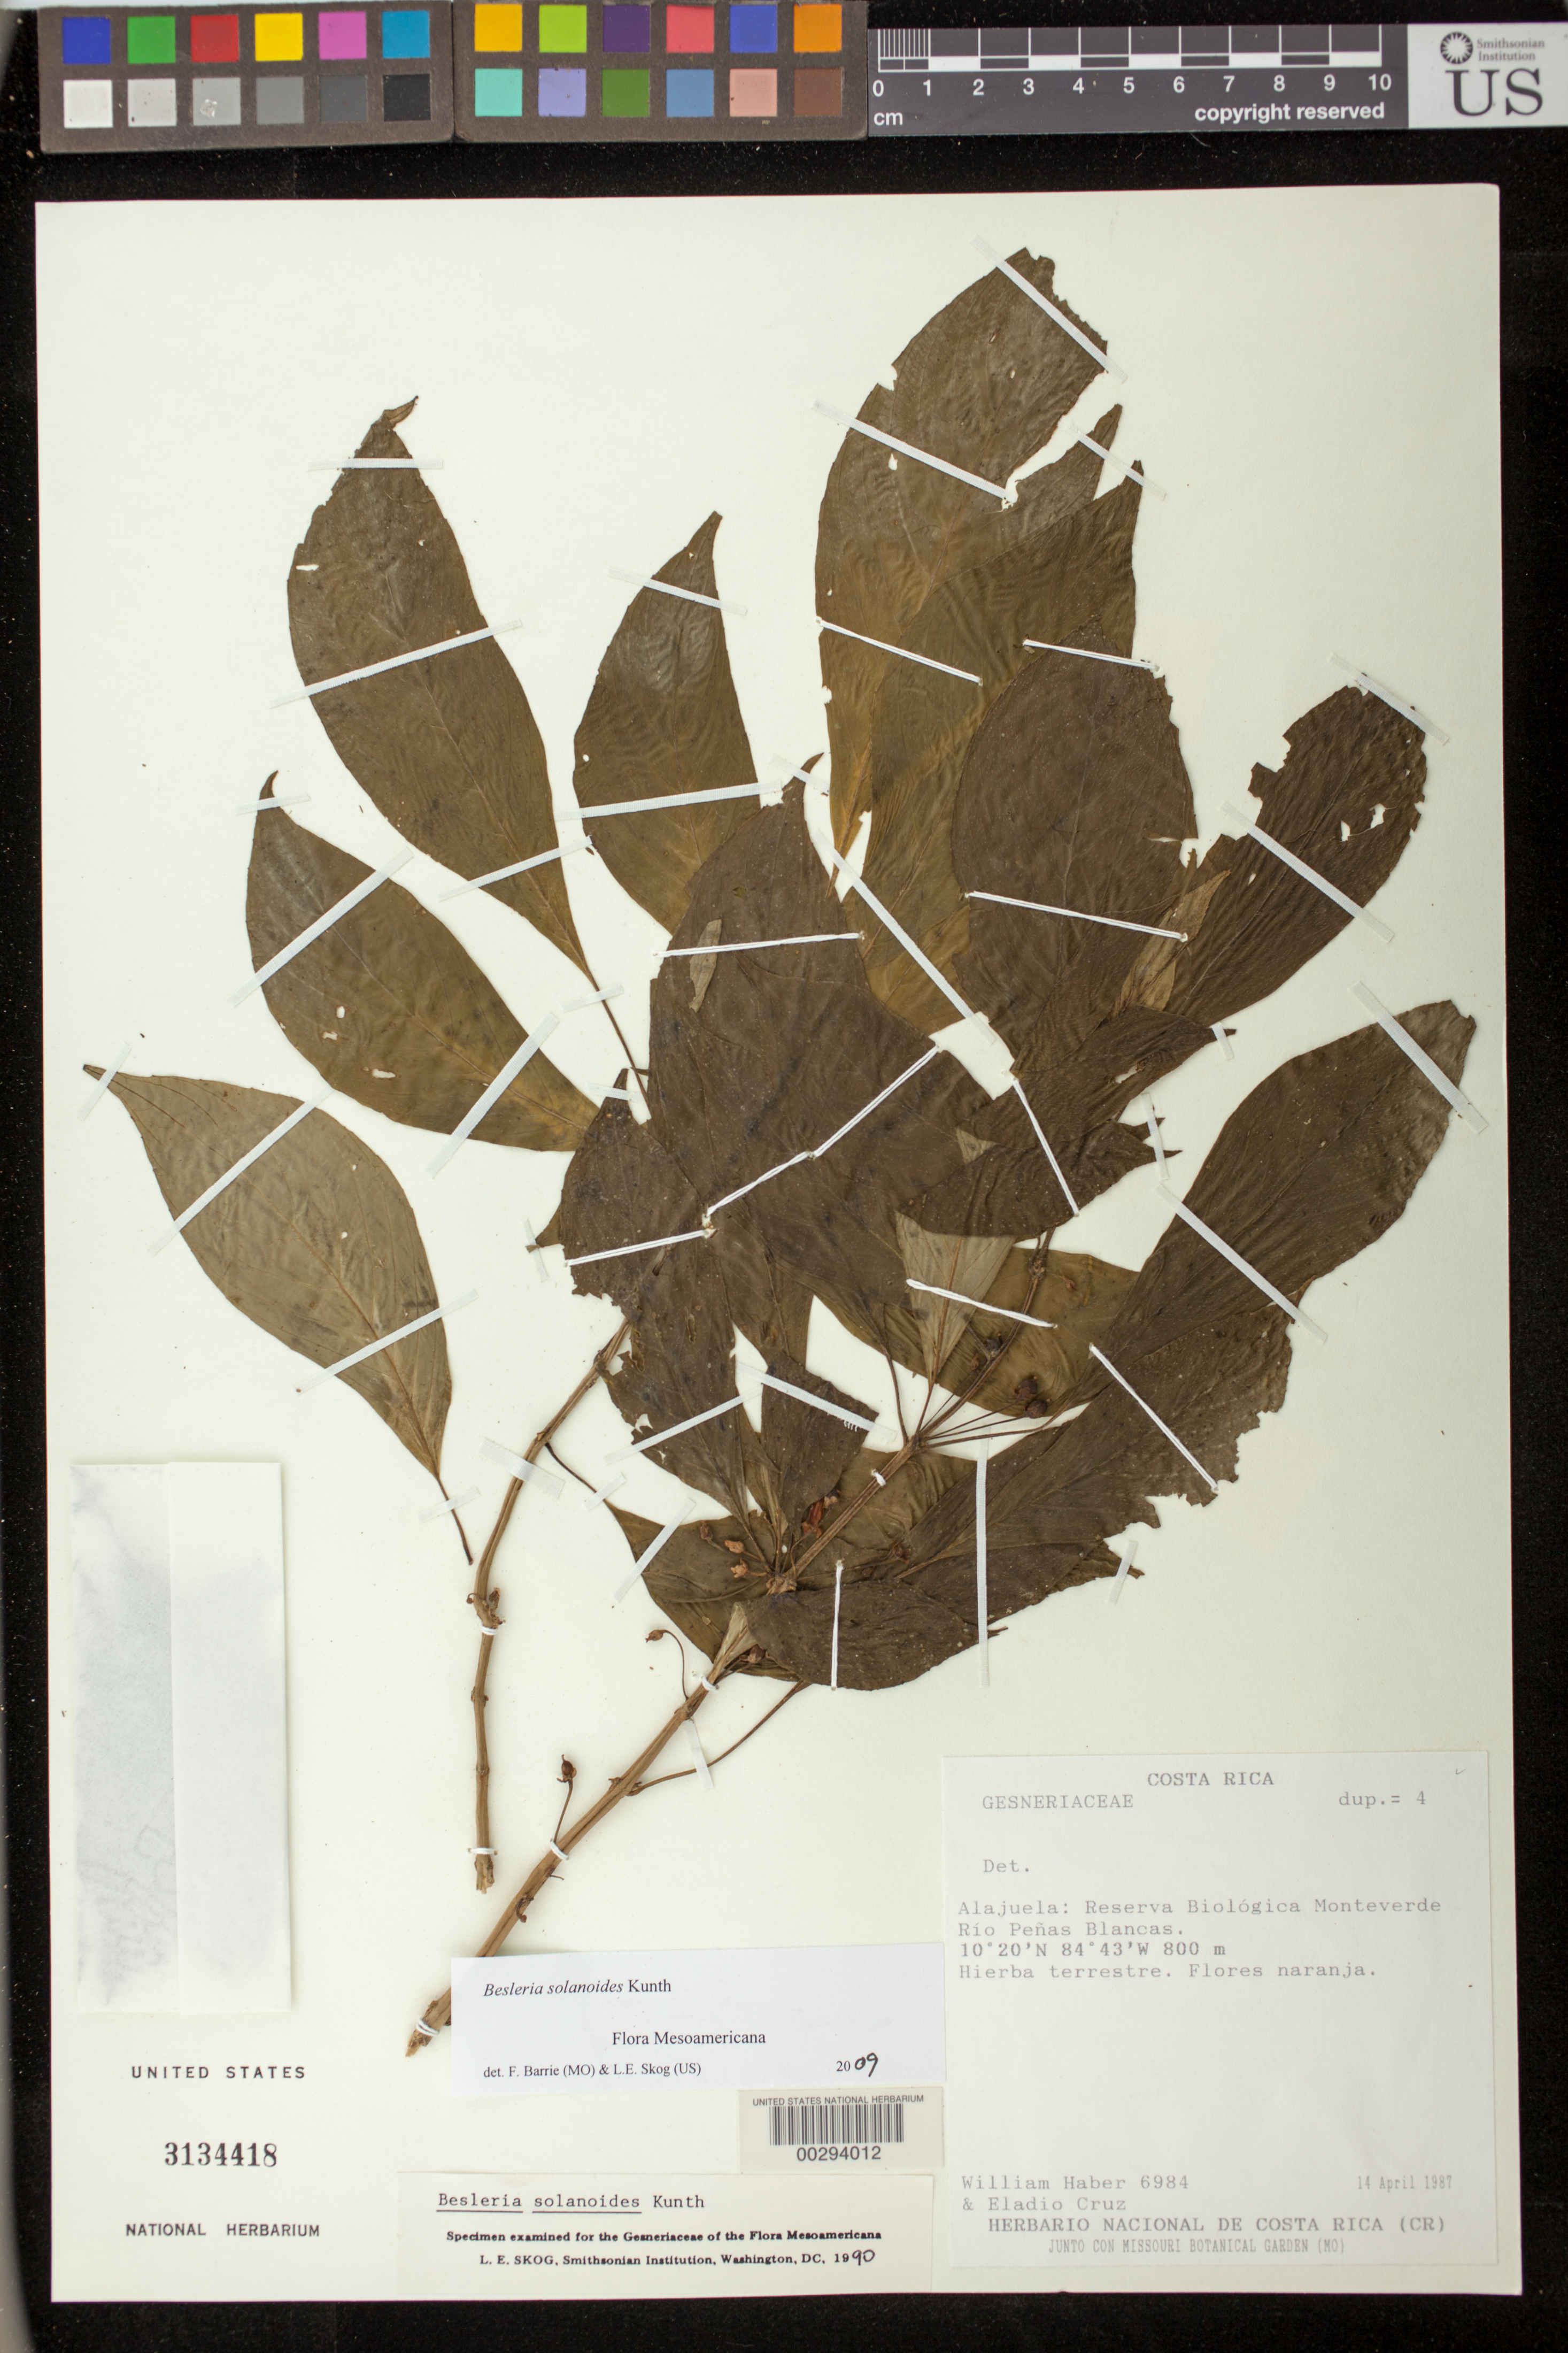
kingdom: Plantae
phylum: Tracheophyta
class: Magnoliopsida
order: Lamiales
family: Gesneriaceae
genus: Besleria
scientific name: Besleria solanoides var. solanoides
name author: Kunth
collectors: W. Haber & E. Cruz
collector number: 6984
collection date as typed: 14 Apr 1987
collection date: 1987-04-14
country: Costa Rica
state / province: Alajuela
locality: Reserva Biologica Monteverde, Rio Penas Blancas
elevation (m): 800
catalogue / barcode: US 3134418